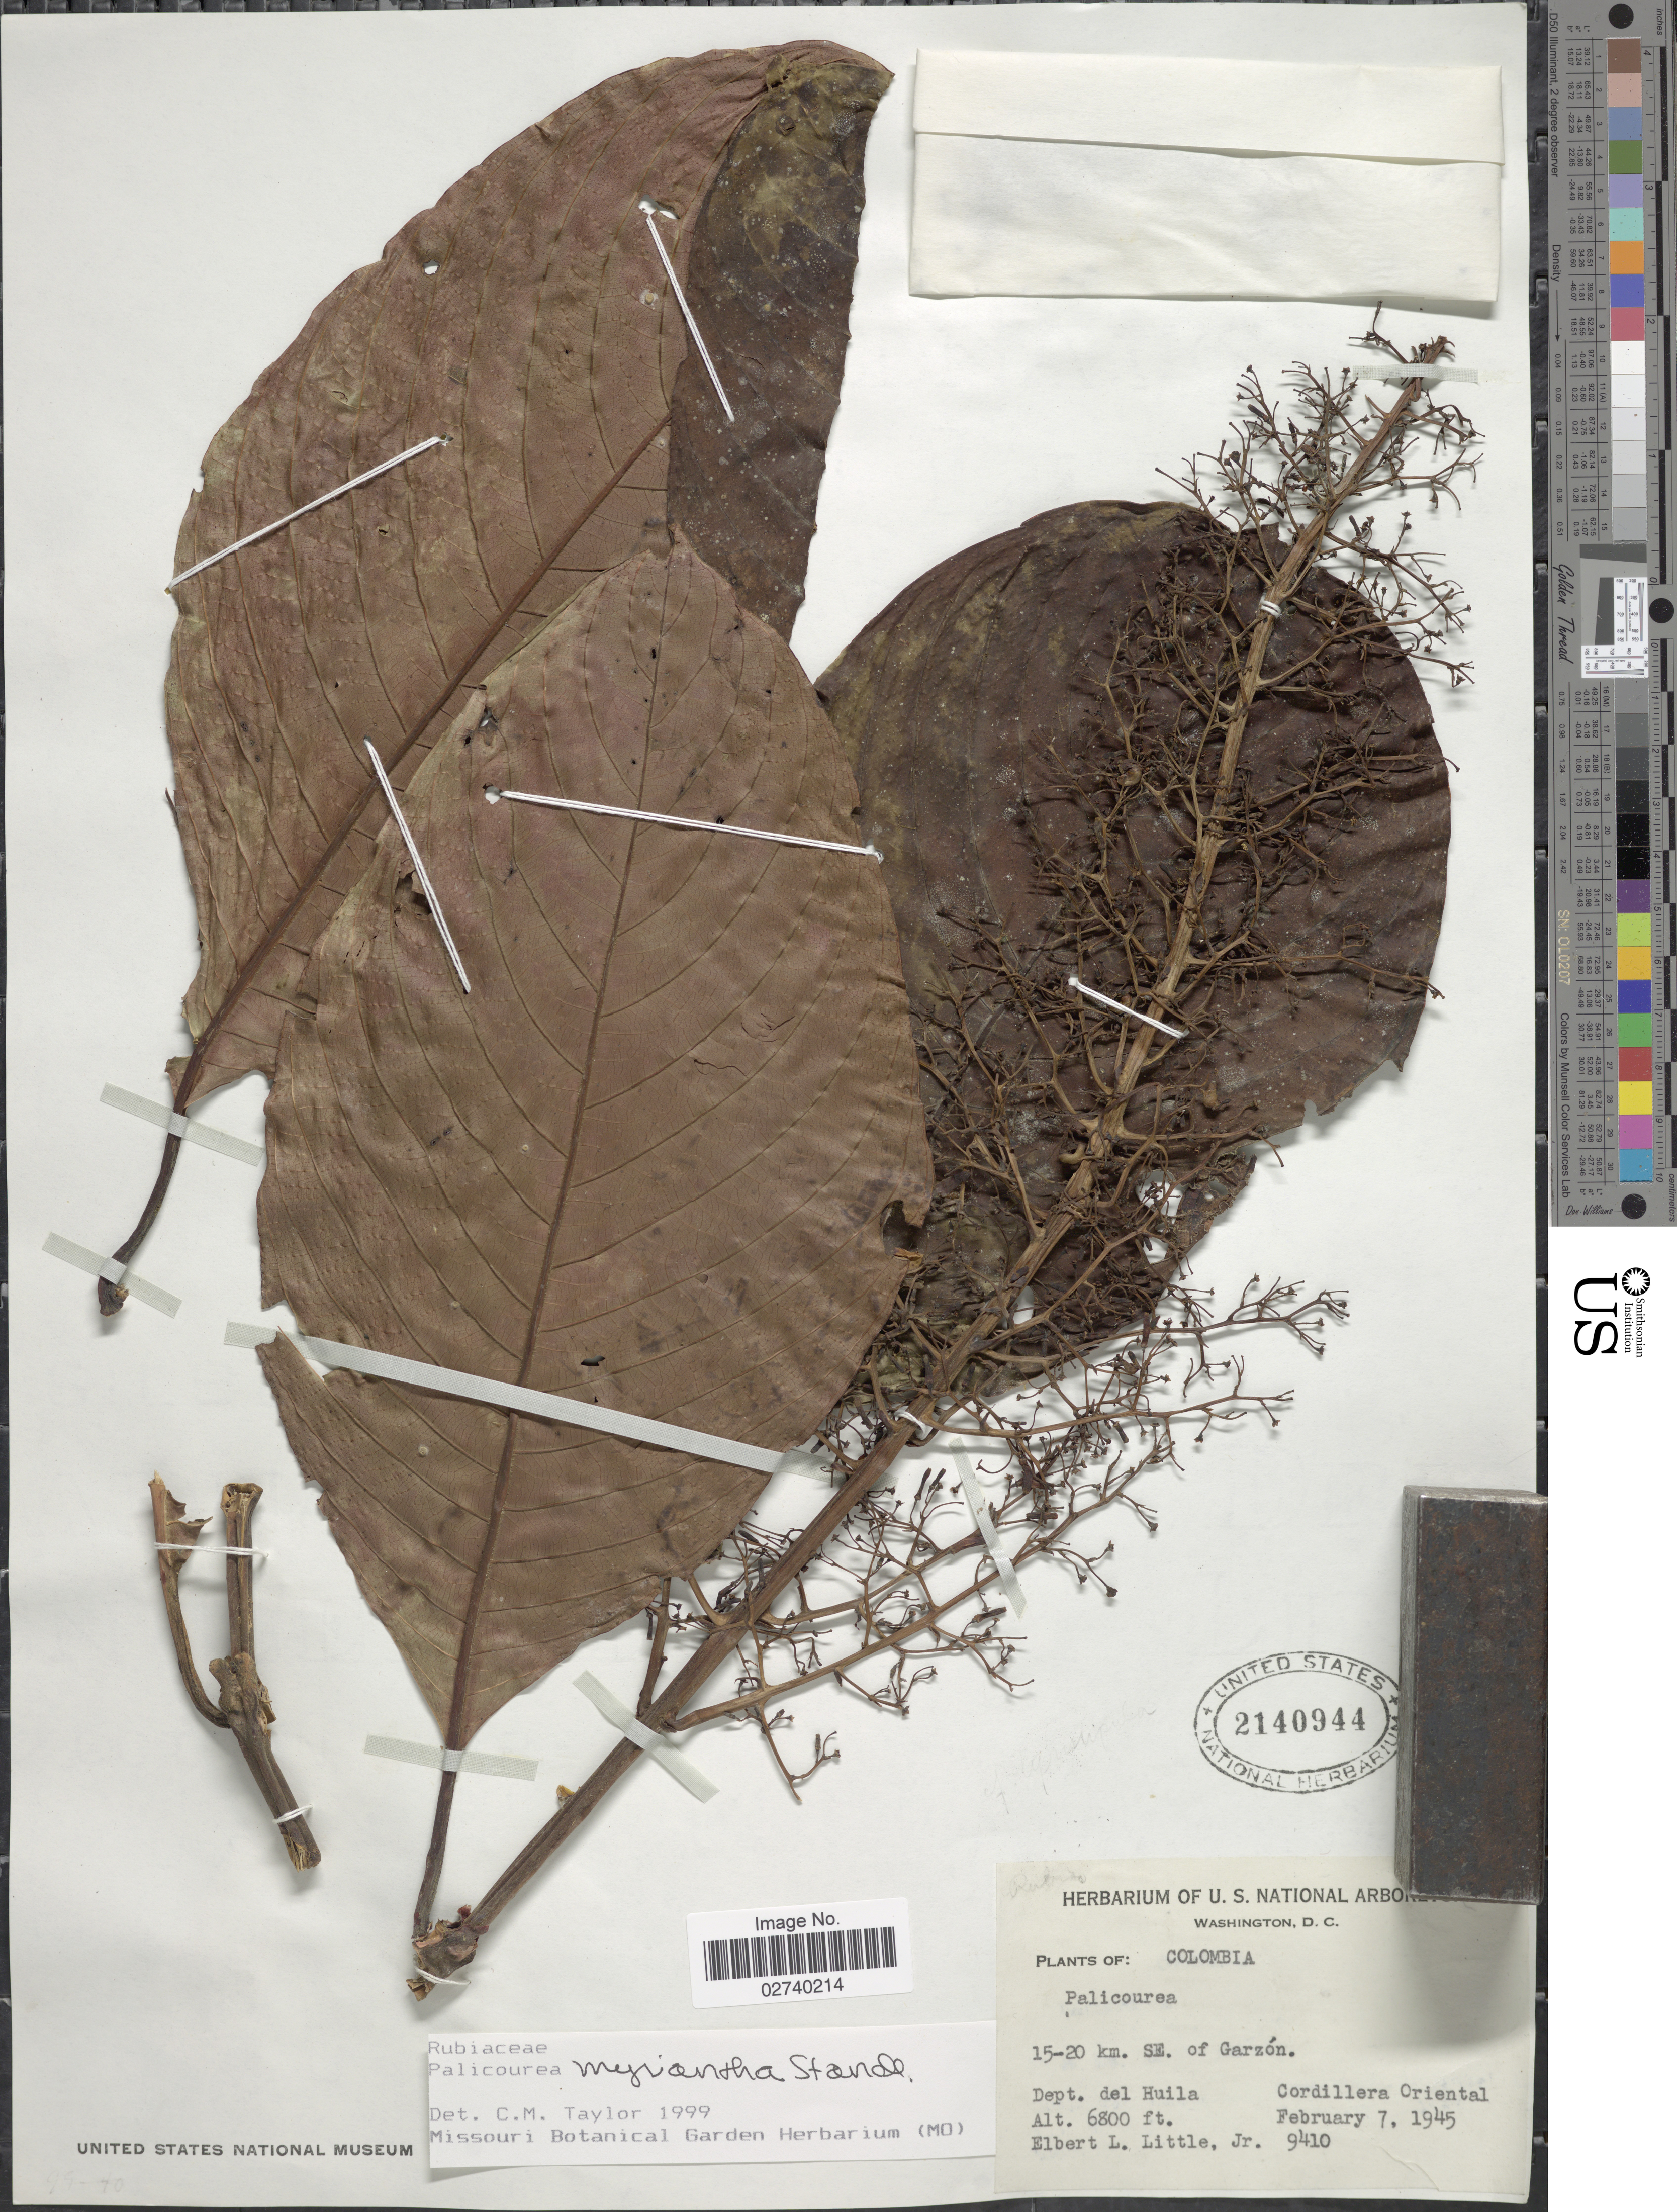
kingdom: Plantae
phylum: Tracheophyta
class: Magnoliopsida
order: Gentianales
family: Rubiaceae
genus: Palicourea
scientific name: Palicourea myriantha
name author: Standl.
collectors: E. L. Little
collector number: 9410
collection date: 1945-02-07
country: Colombia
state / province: Huila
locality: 15-20 km. SE. of Garzon, Cordillera Oriental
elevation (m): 2073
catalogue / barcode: US 2140944